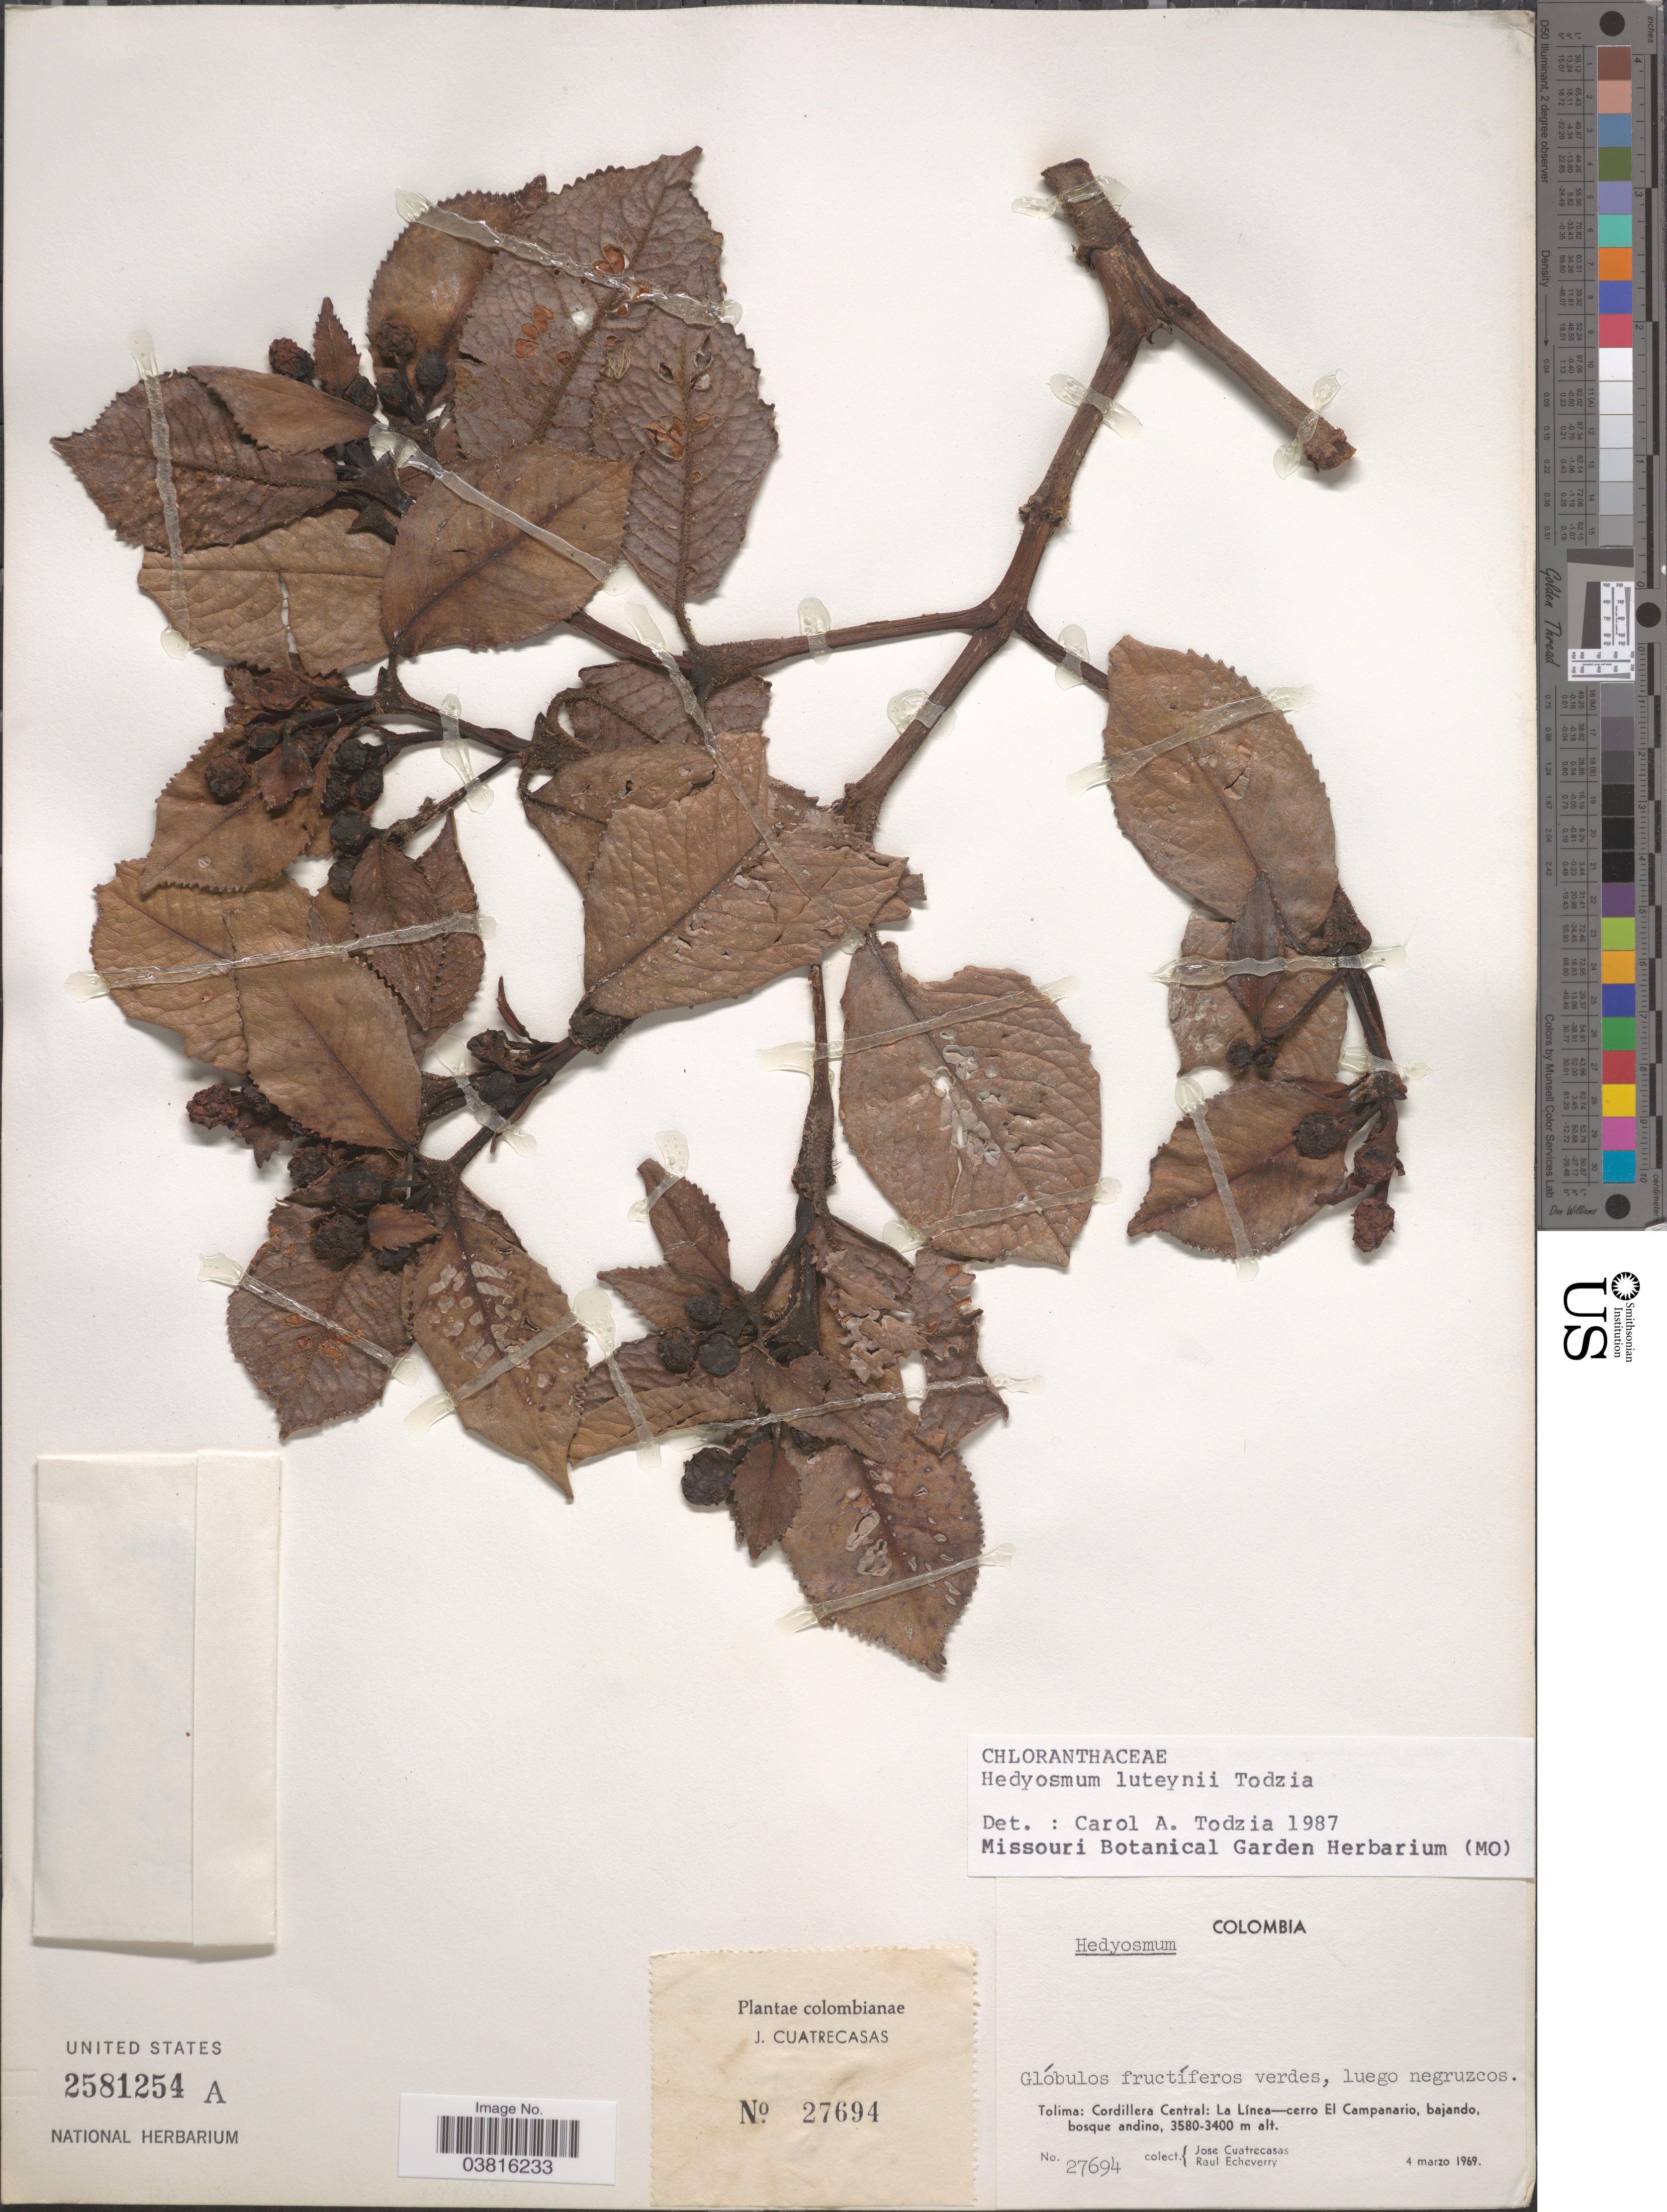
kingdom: Plantae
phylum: Tracheophyta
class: Magnoliopsida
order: Chloranthales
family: Chloranthaceae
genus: Hedyosmum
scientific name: Hedyosmum luteynii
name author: Todzia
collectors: J. Cuatrecasas & R. Echeverry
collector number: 27694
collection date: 1969-03-04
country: Colombia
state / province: Tolima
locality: Cordillera Central: La Línea- cerro El Campanario.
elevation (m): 3400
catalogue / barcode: US 2581254A